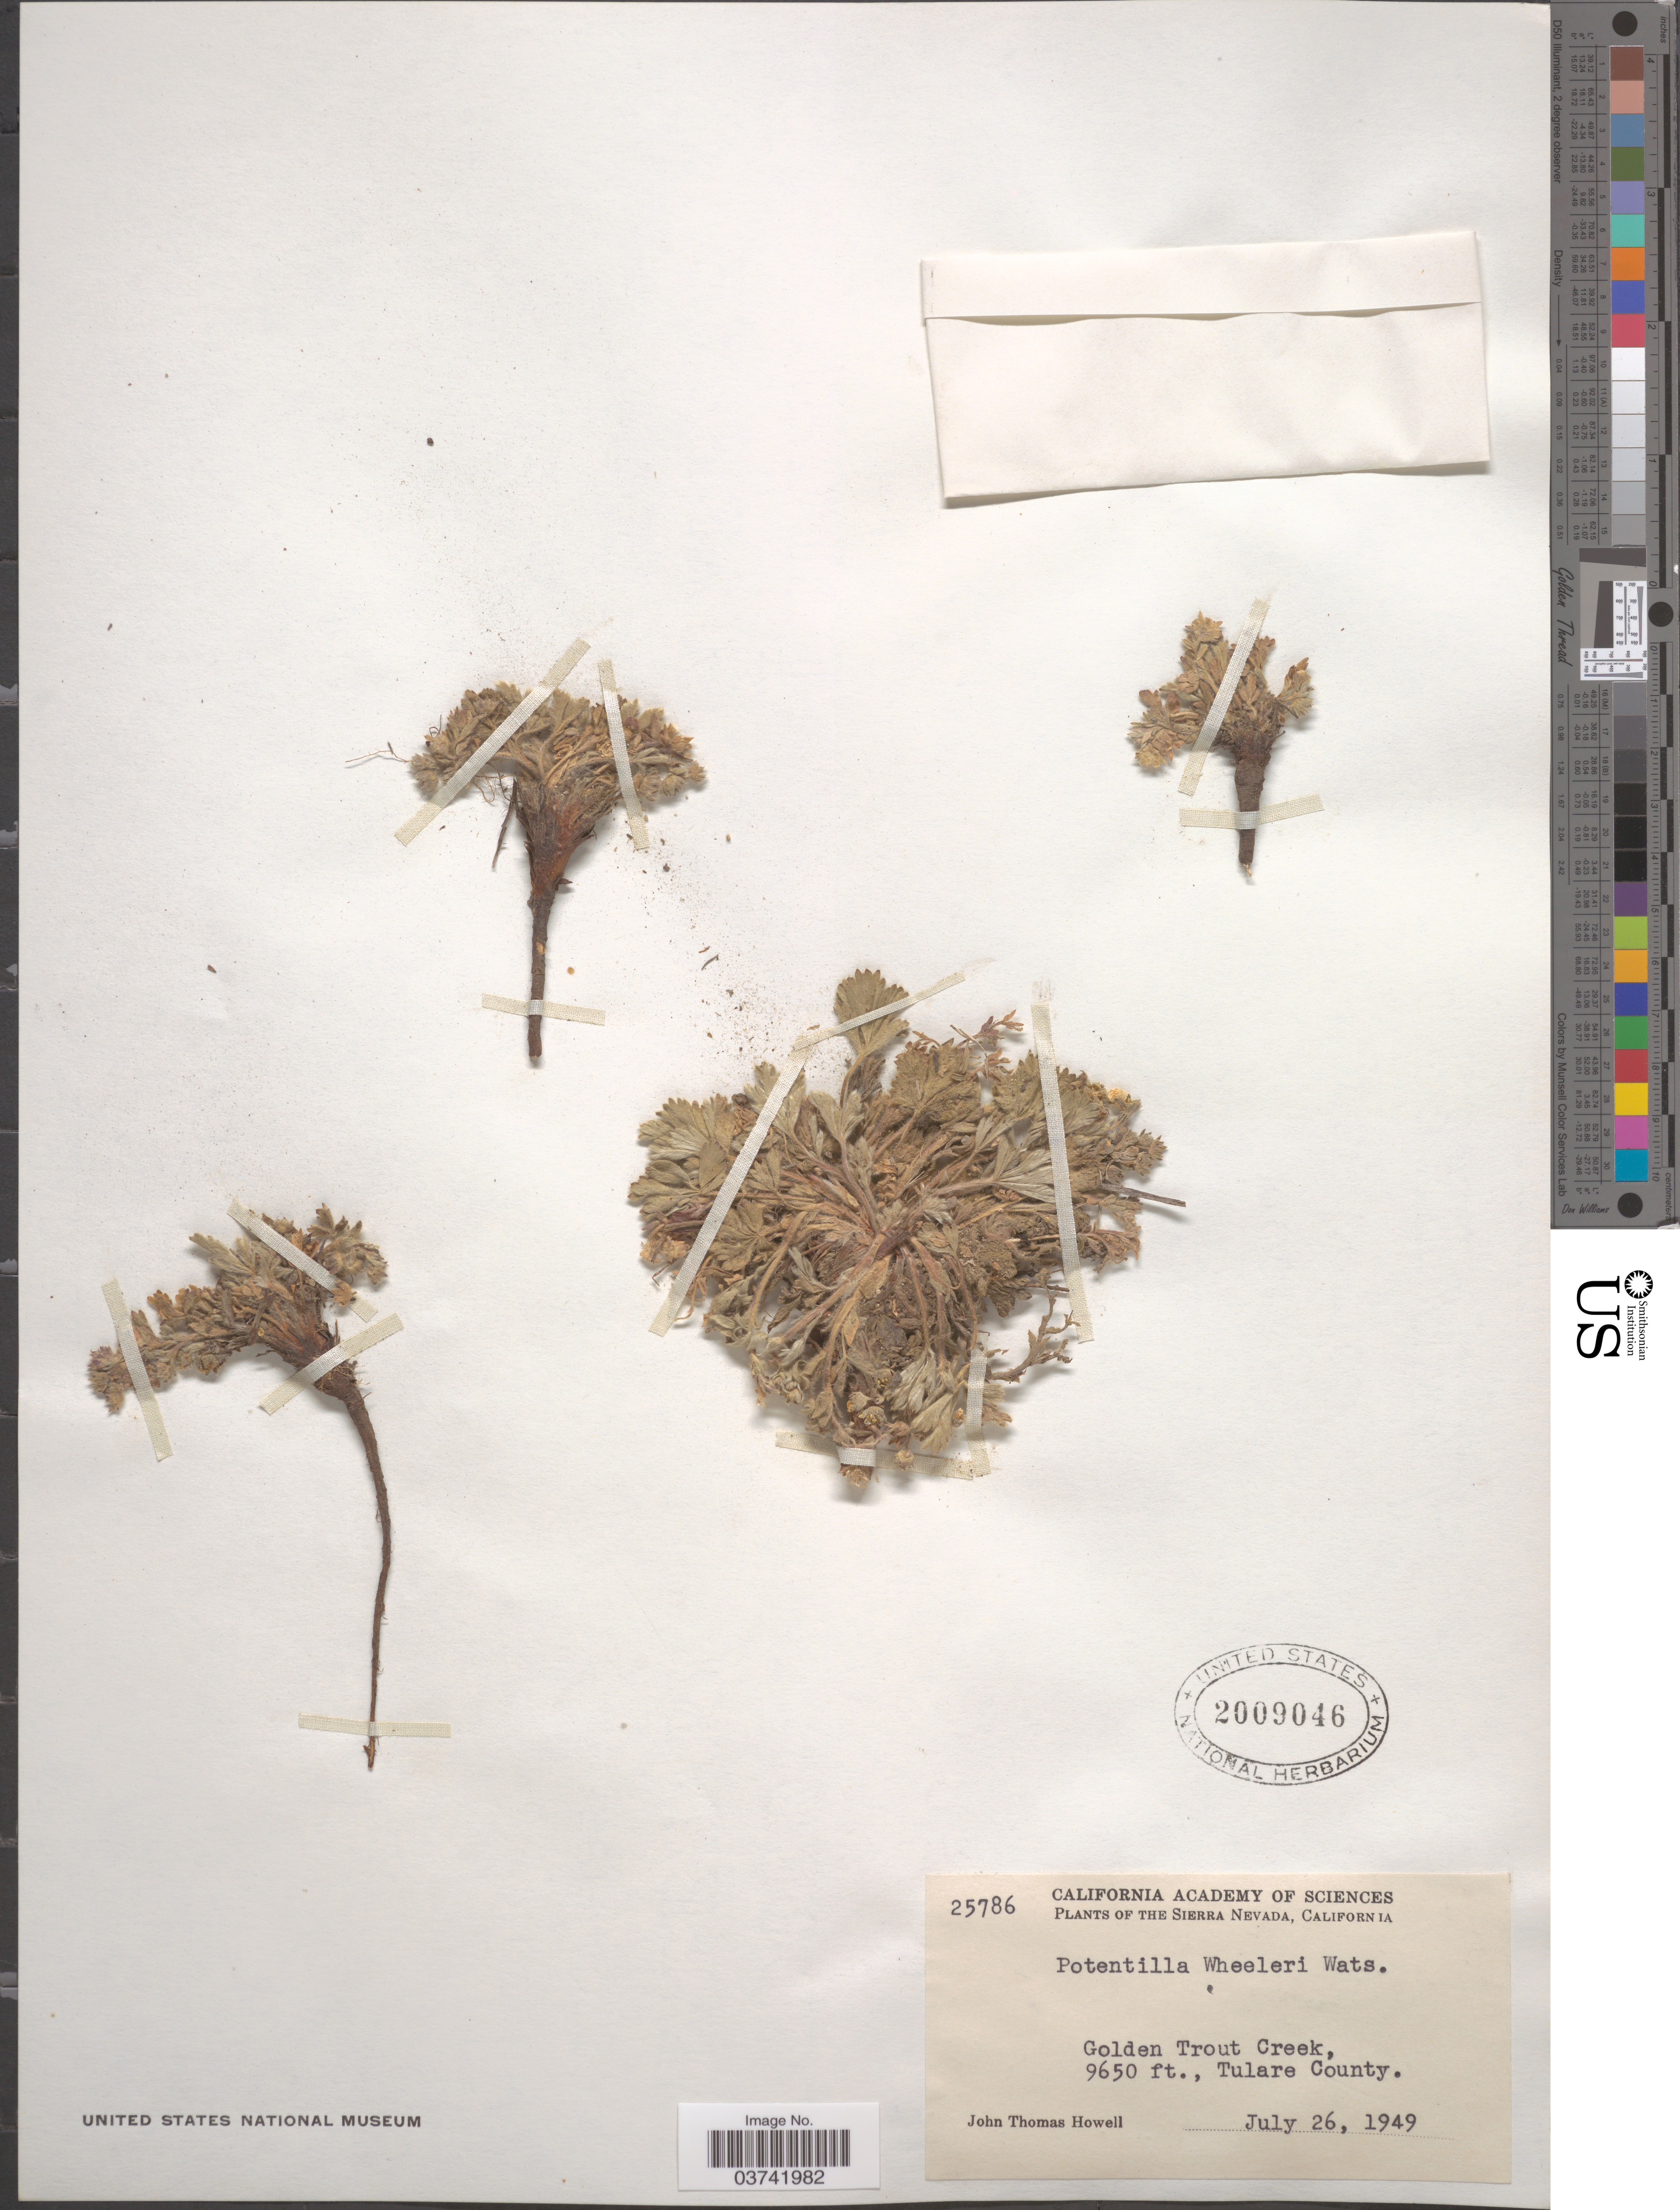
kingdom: Plantae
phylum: Tracheophyta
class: Magnoliopsida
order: Rosales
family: Rosaceae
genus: Potentilla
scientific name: Potentilla wheeleri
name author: S. Watson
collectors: J. T. Howell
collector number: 25786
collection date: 1949-07-26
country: United States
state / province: California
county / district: Tulare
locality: Sierra Nevada. Golden Trout Creek, Tulare County.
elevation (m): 2941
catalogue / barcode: US 2009046